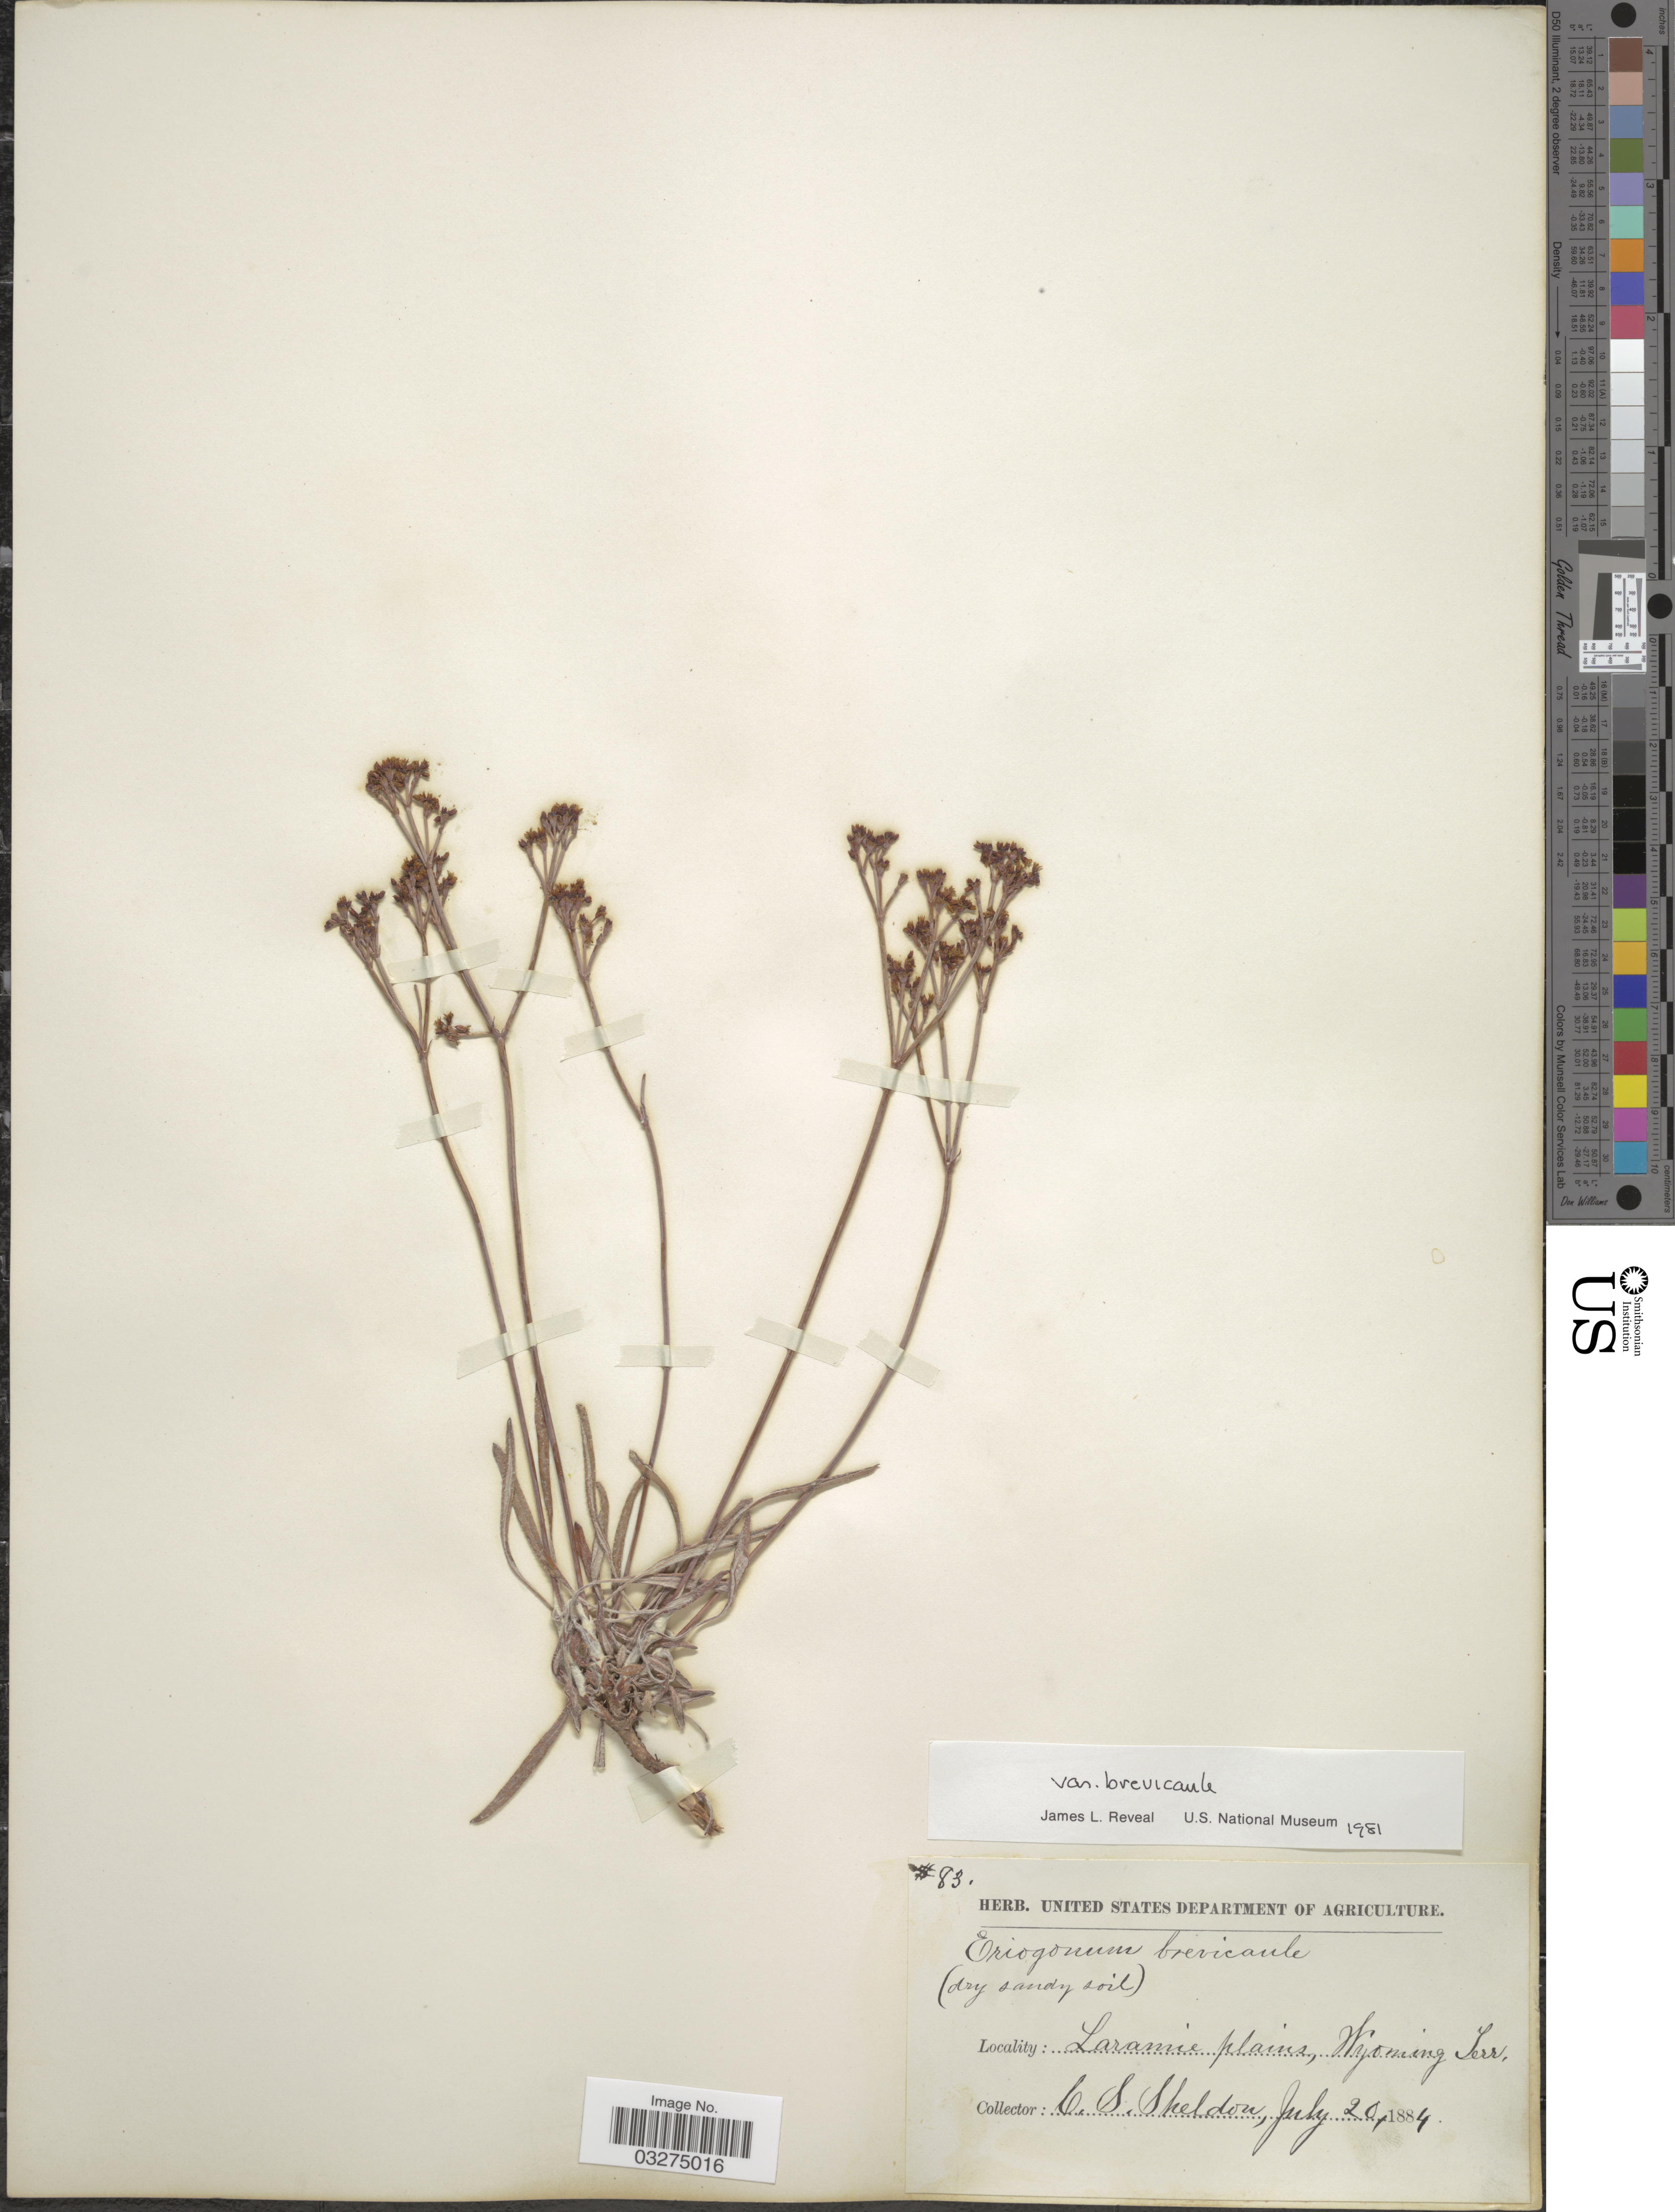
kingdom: Plantae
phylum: Tracheophyta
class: Magnoliopsida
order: Caryophyllales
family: Polygonaceae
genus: Eriogonum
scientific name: Eriogonum brevicaule var. brevicaule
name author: Nutt.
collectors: C. S. Sheldon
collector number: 83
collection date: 1884-07-20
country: United States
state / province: Wyoming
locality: Laramie Plains.